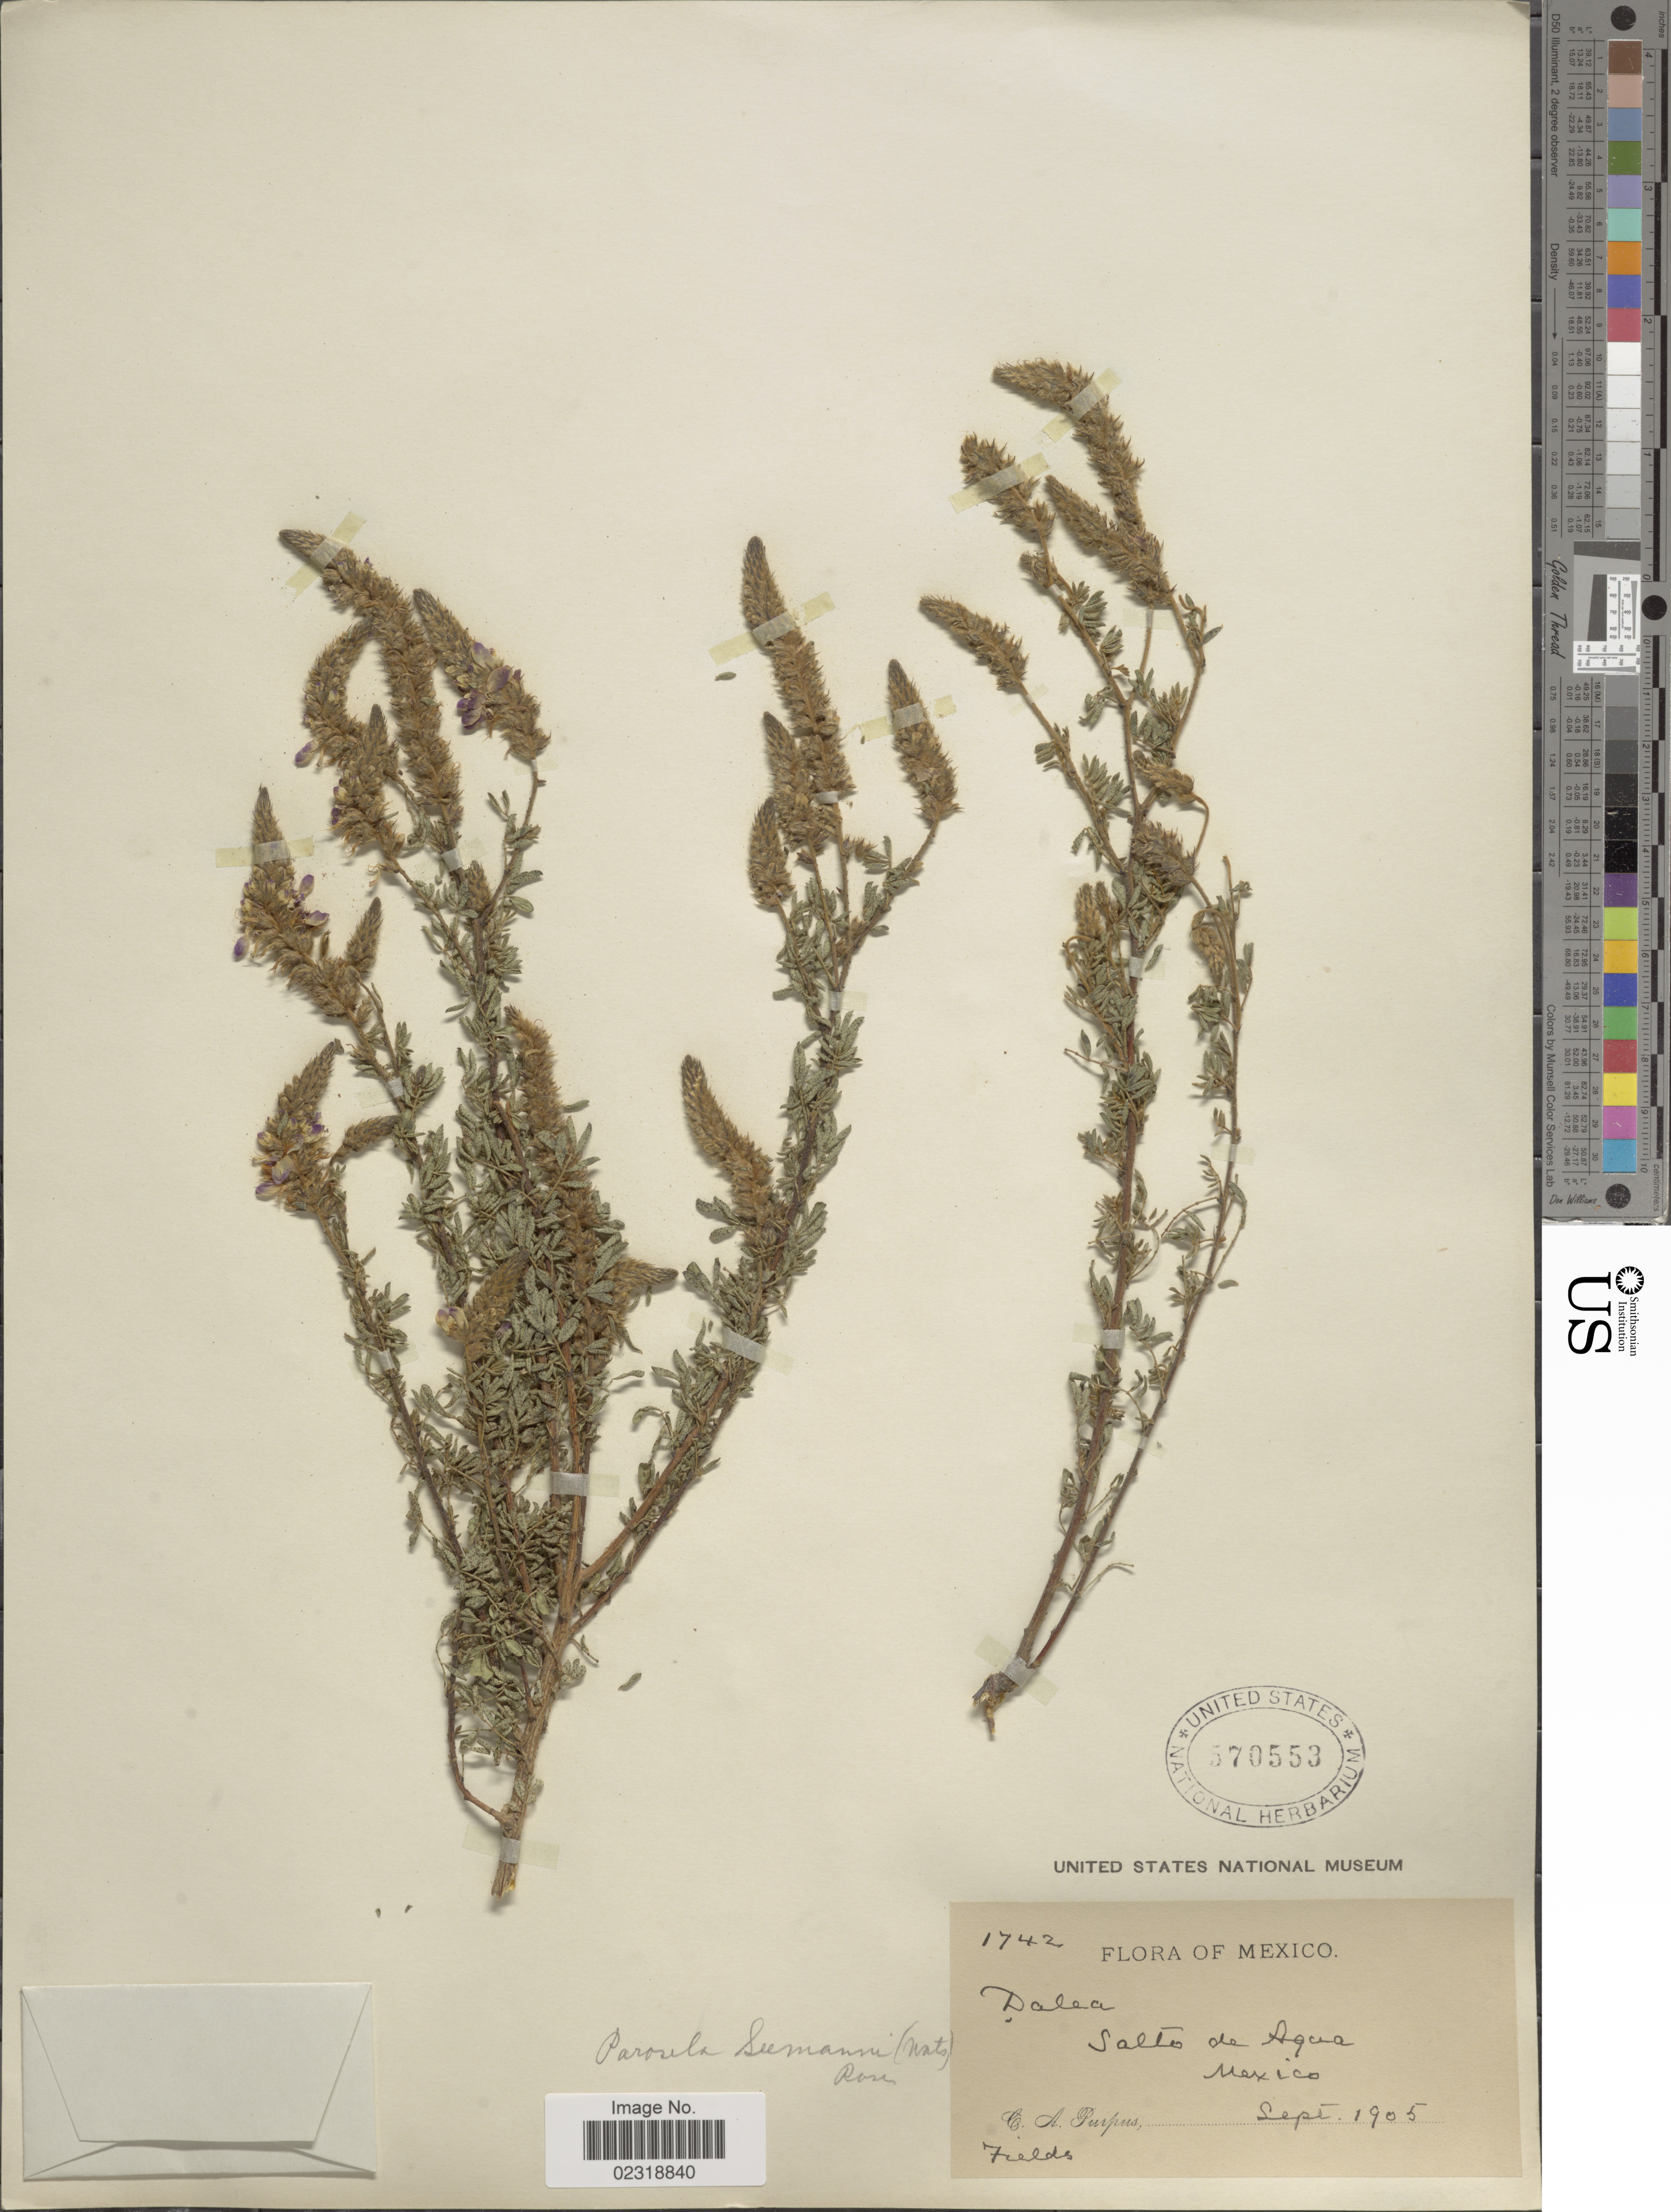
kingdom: Plantae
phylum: Tracheophyta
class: Magnoliopsida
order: Fabales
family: Fabaceae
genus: Dalea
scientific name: Dalea seemannii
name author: S. Watson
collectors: C. A. Purpus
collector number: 1742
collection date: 1905-09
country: Mexico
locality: Salto de Agua, Mexico, fields.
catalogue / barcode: US 570553